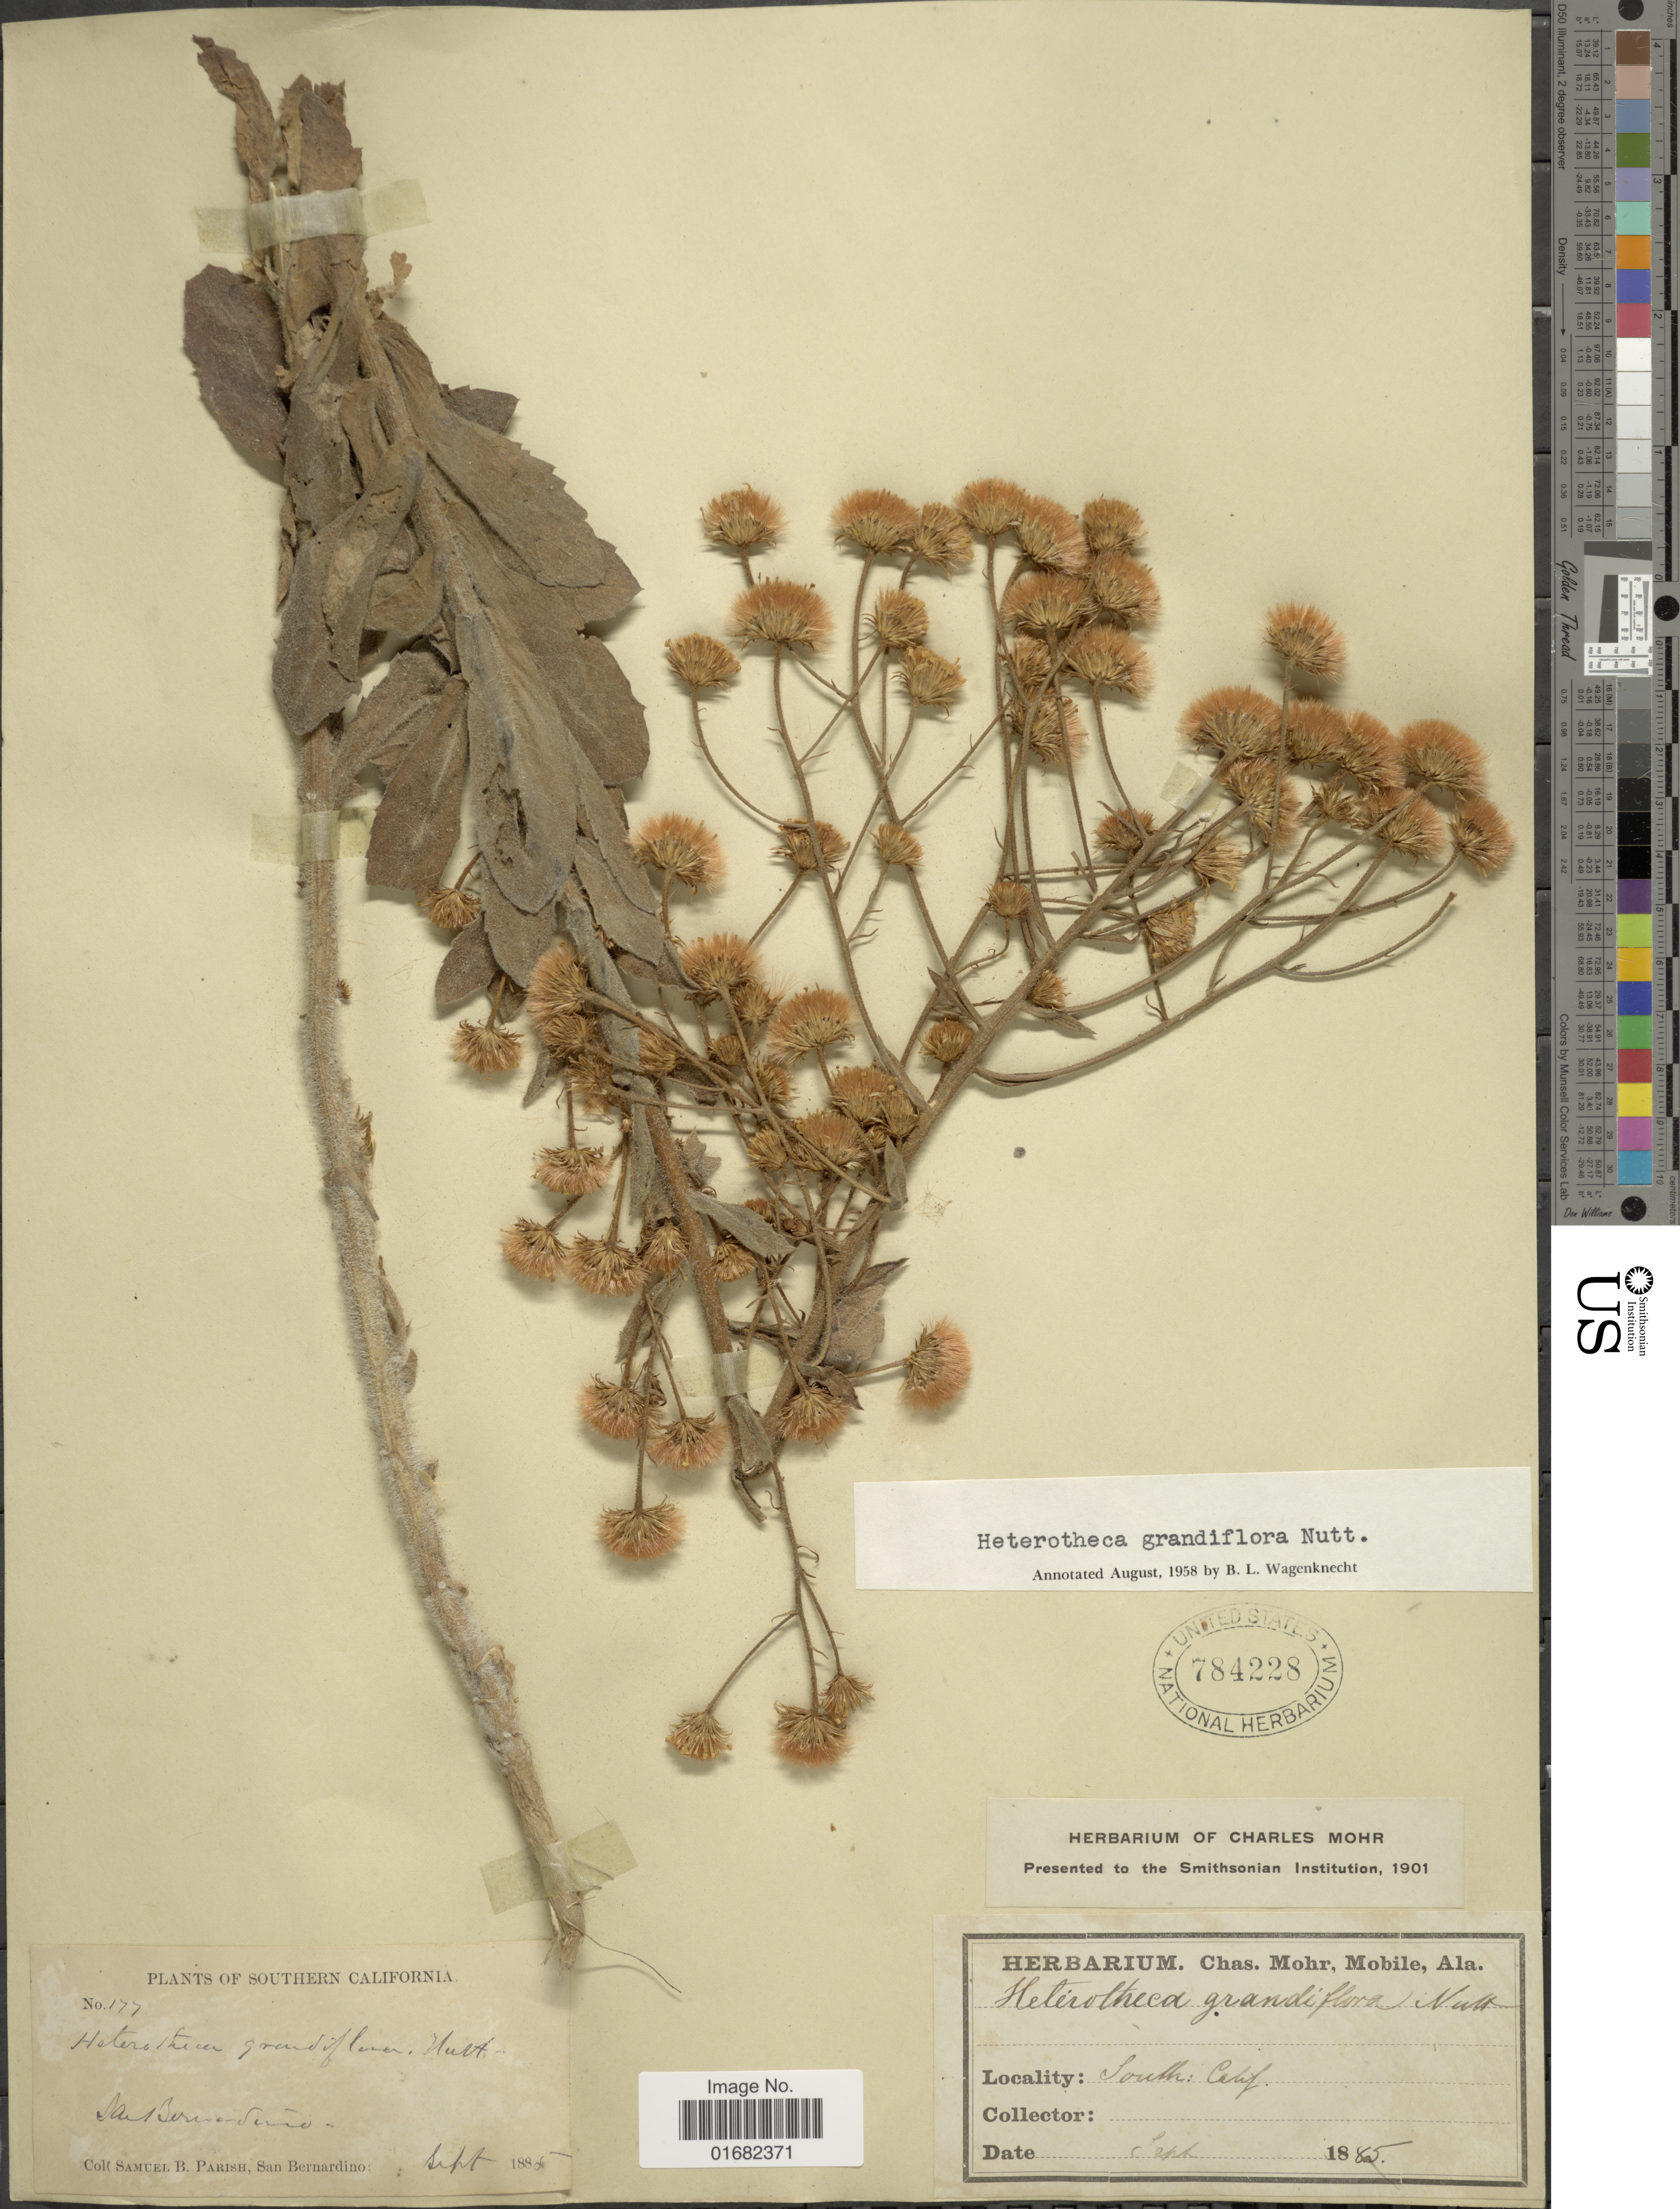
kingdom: Plantae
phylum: Tracheophyta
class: Magnoliopsida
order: Asterales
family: Asteraceae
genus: Heterotheca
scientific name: Heterotheca grandiflora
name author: Nutt.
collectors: S. B. Parish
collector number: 177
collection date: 1885-09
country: United States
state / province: California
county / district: San Bernardino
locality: Southern California. San Bernardino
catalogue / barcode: US 784228